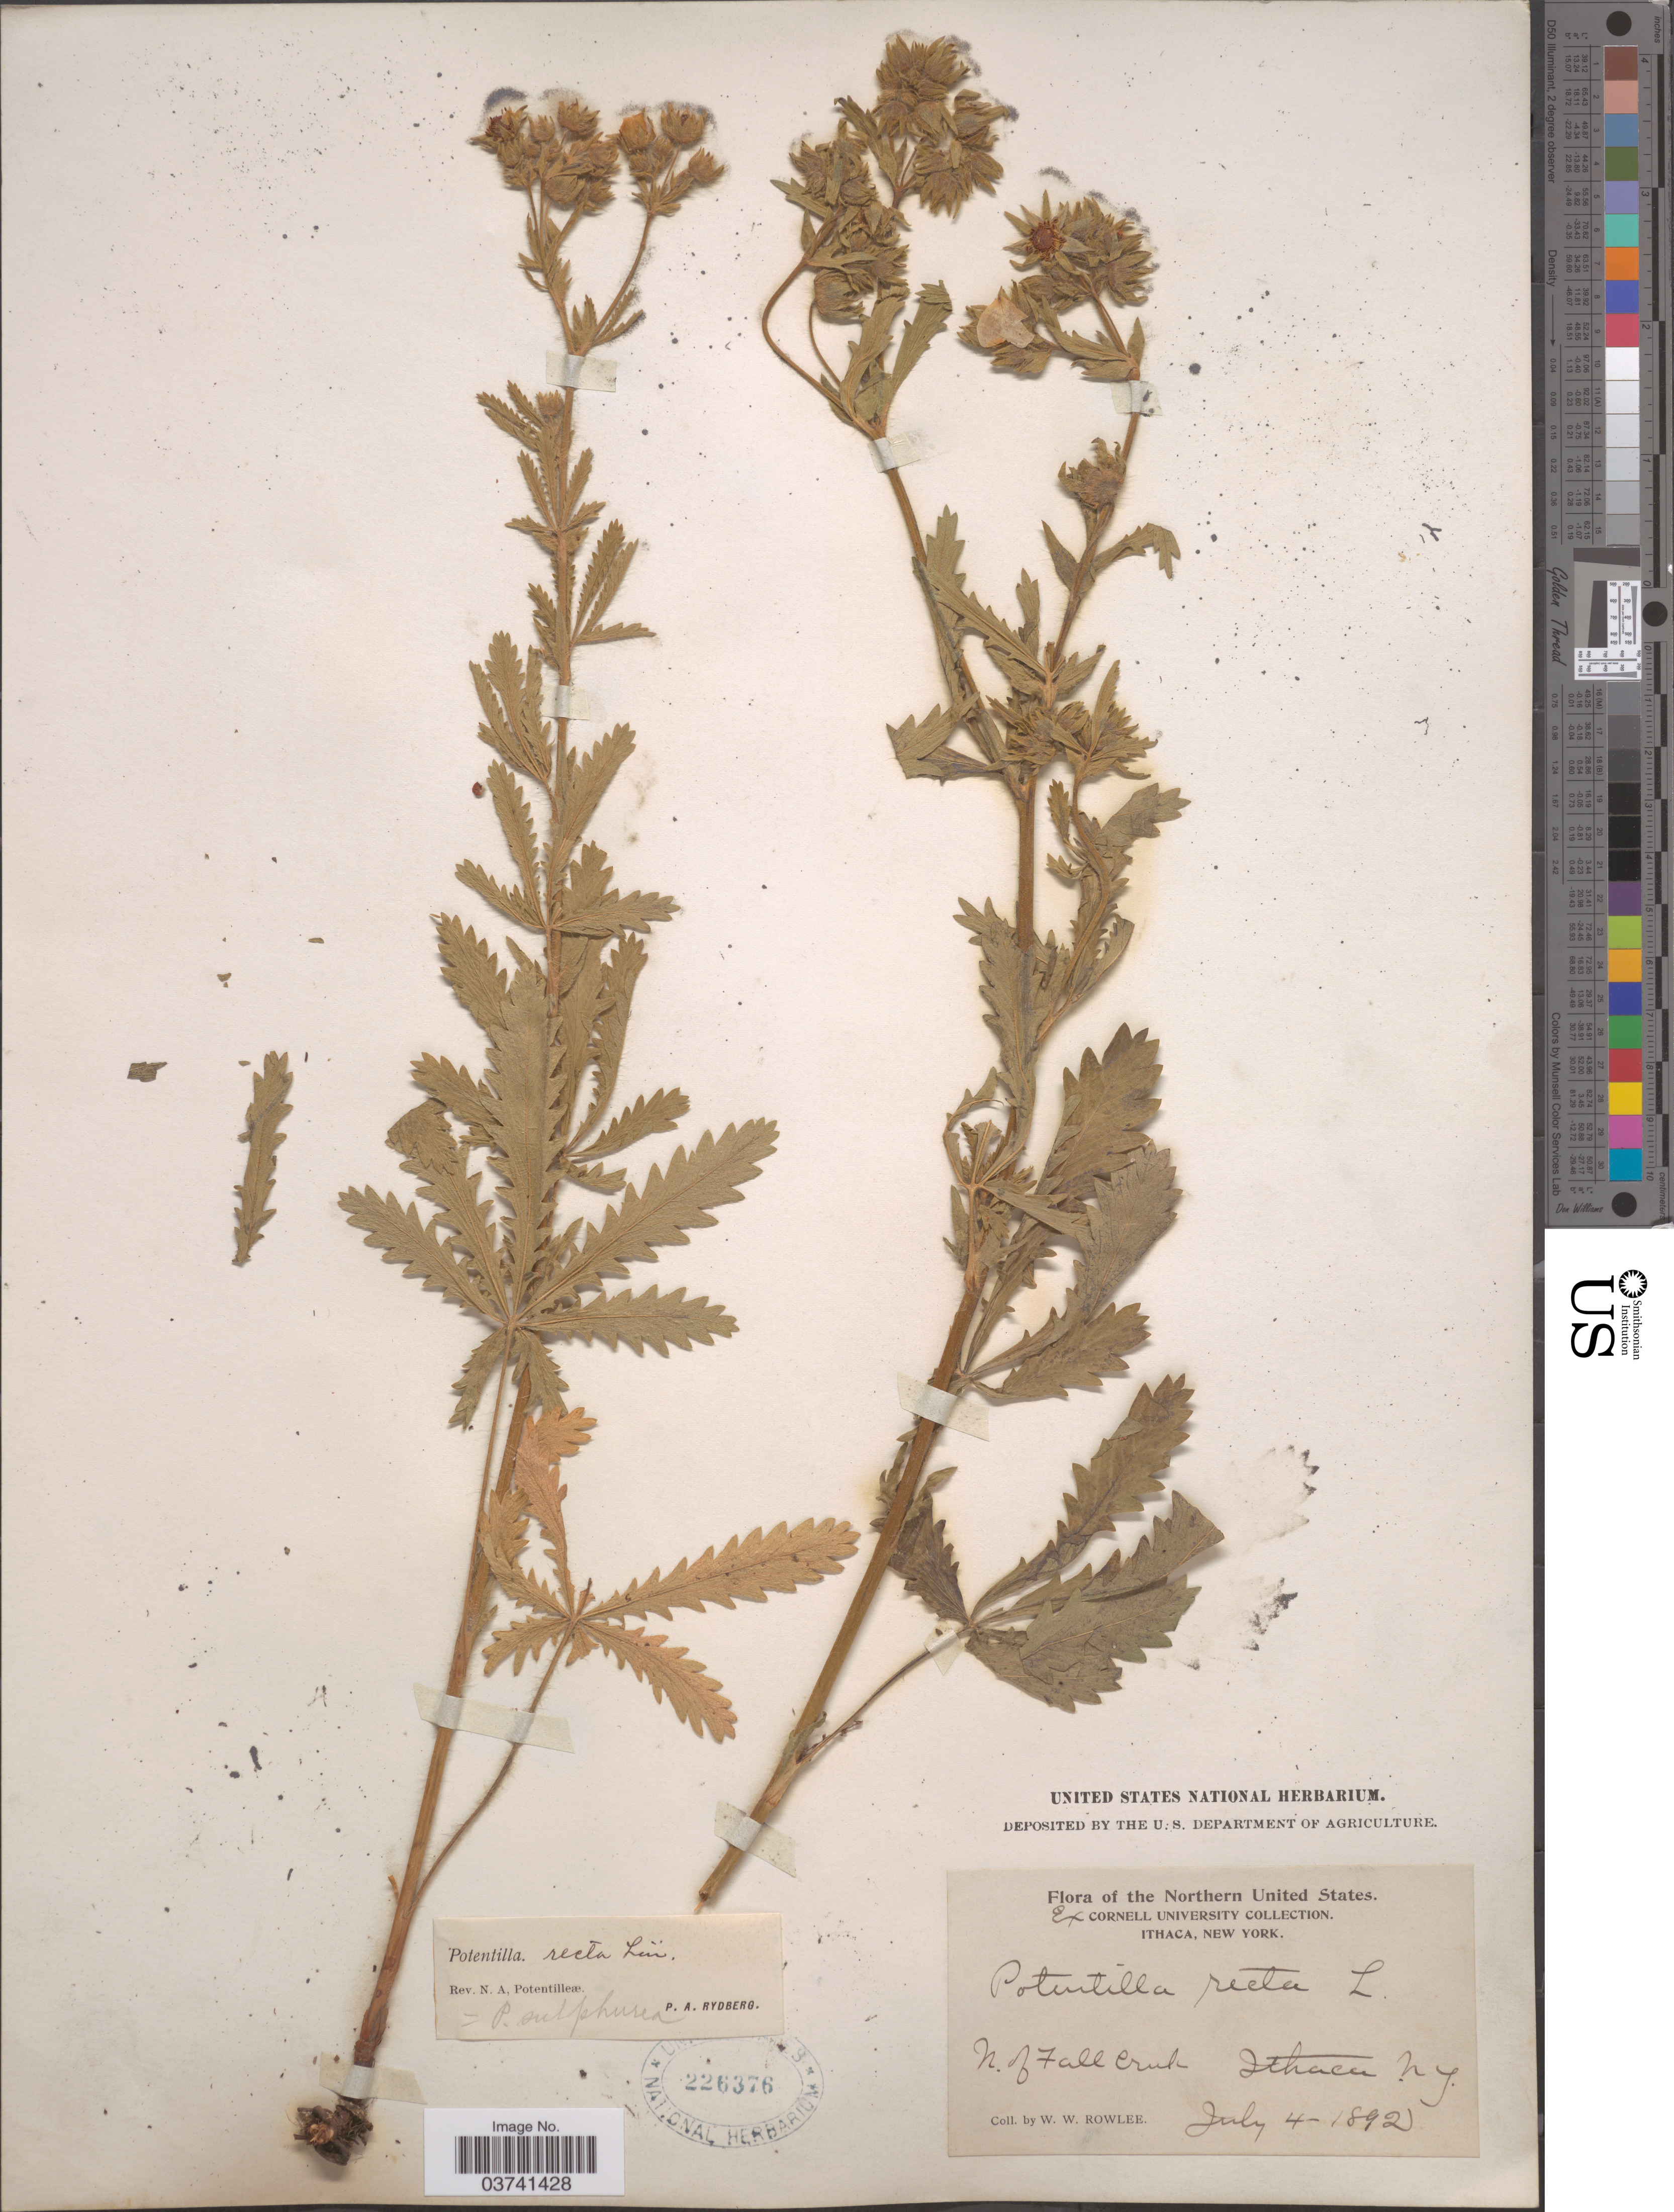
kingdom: Plantae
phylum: Tracheophyta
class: Magnoliopsida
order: Rosales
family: Rosaceae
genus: Potentilla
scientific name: Potentilla recta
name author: L.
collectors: W. W. Rowlee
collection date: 1892-07-04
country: United States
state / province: New York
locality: Northern United States. N. of Fall Creek, Ithaca.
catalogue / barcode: US 226376